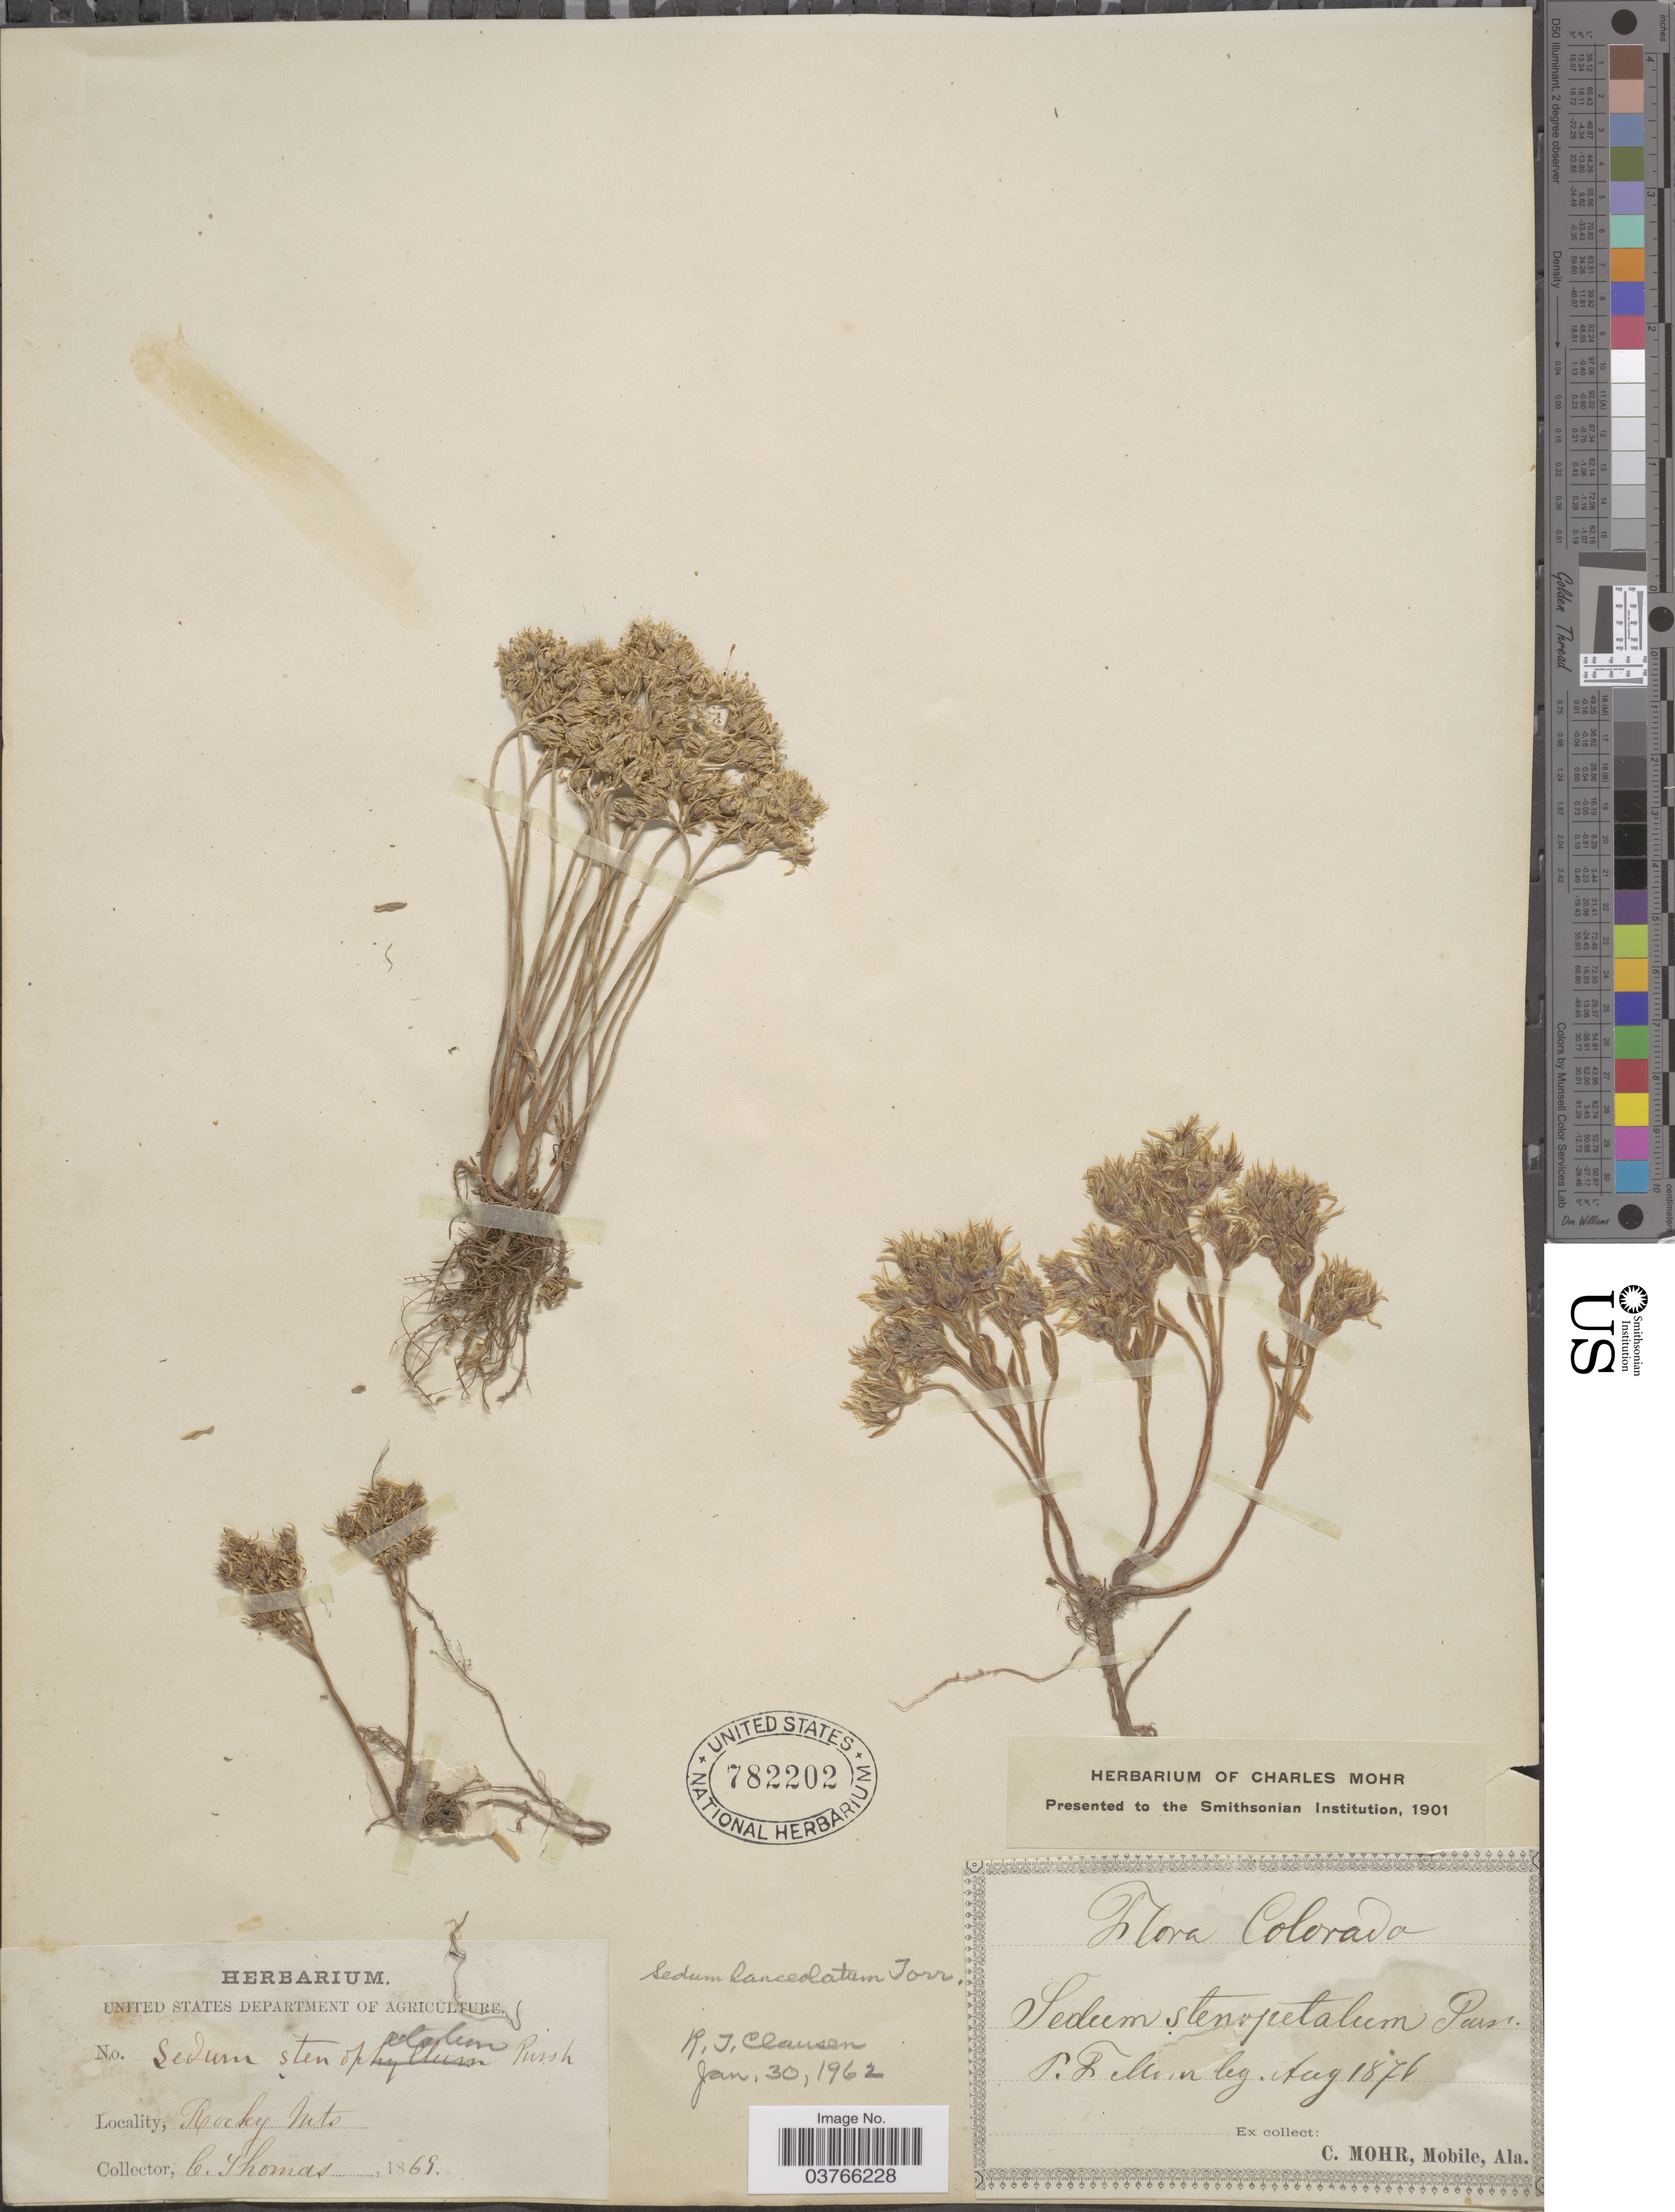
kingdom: Plantae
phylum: Tracheophyta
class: Magnoliopsida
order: Saxifragales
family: Crassulaceae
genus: Sedum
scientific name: Sedum lanceolatum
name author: Torr.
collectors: P. F. Mohr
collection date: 1876-08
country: United States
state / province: Colorado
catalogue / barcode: US 782202-2